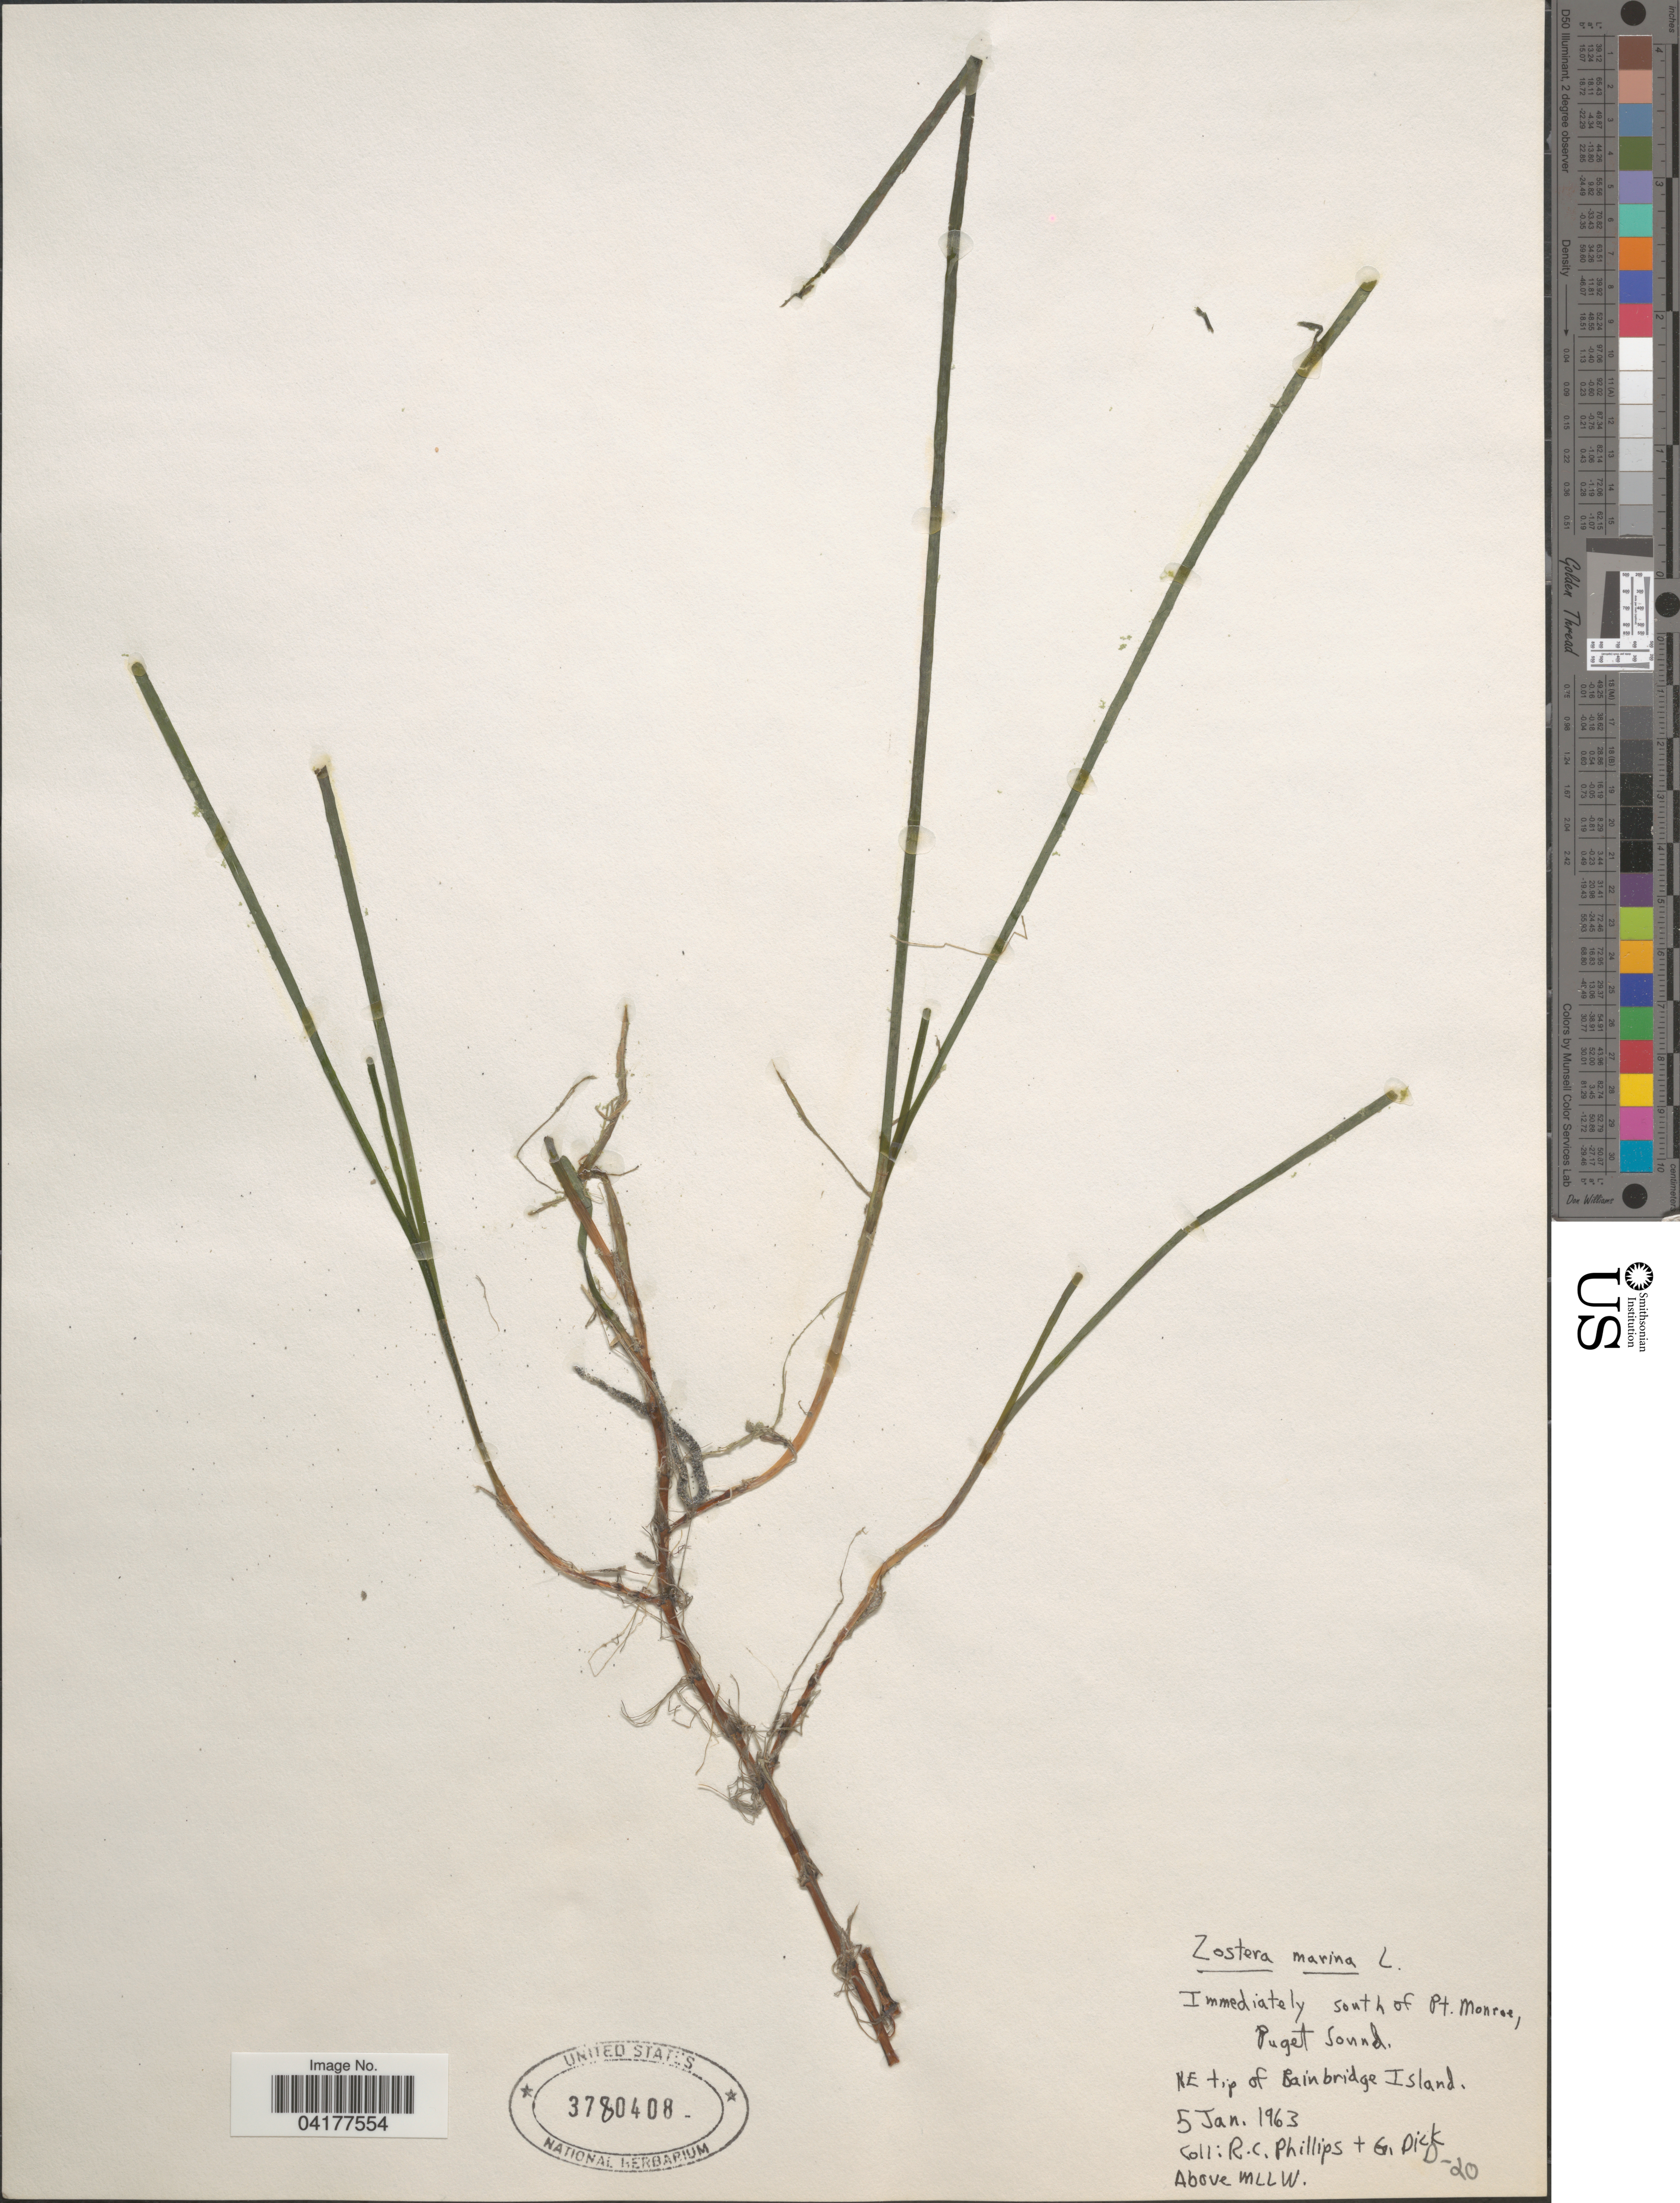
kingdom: Plantae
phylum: Tracheophyta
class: Liliopsida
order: Alismatales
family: Zosteraceae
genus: Zostera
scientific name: Zostera marina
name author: L.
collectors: R. C. Phillips & G. Dick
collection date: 1963-01-05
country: United States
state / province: Washington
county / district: King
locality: Immediately south of Pt. Monroe, Puget Sound. NE tip of Bainbridge Island. Above MLLW.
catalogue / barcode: US 3780408